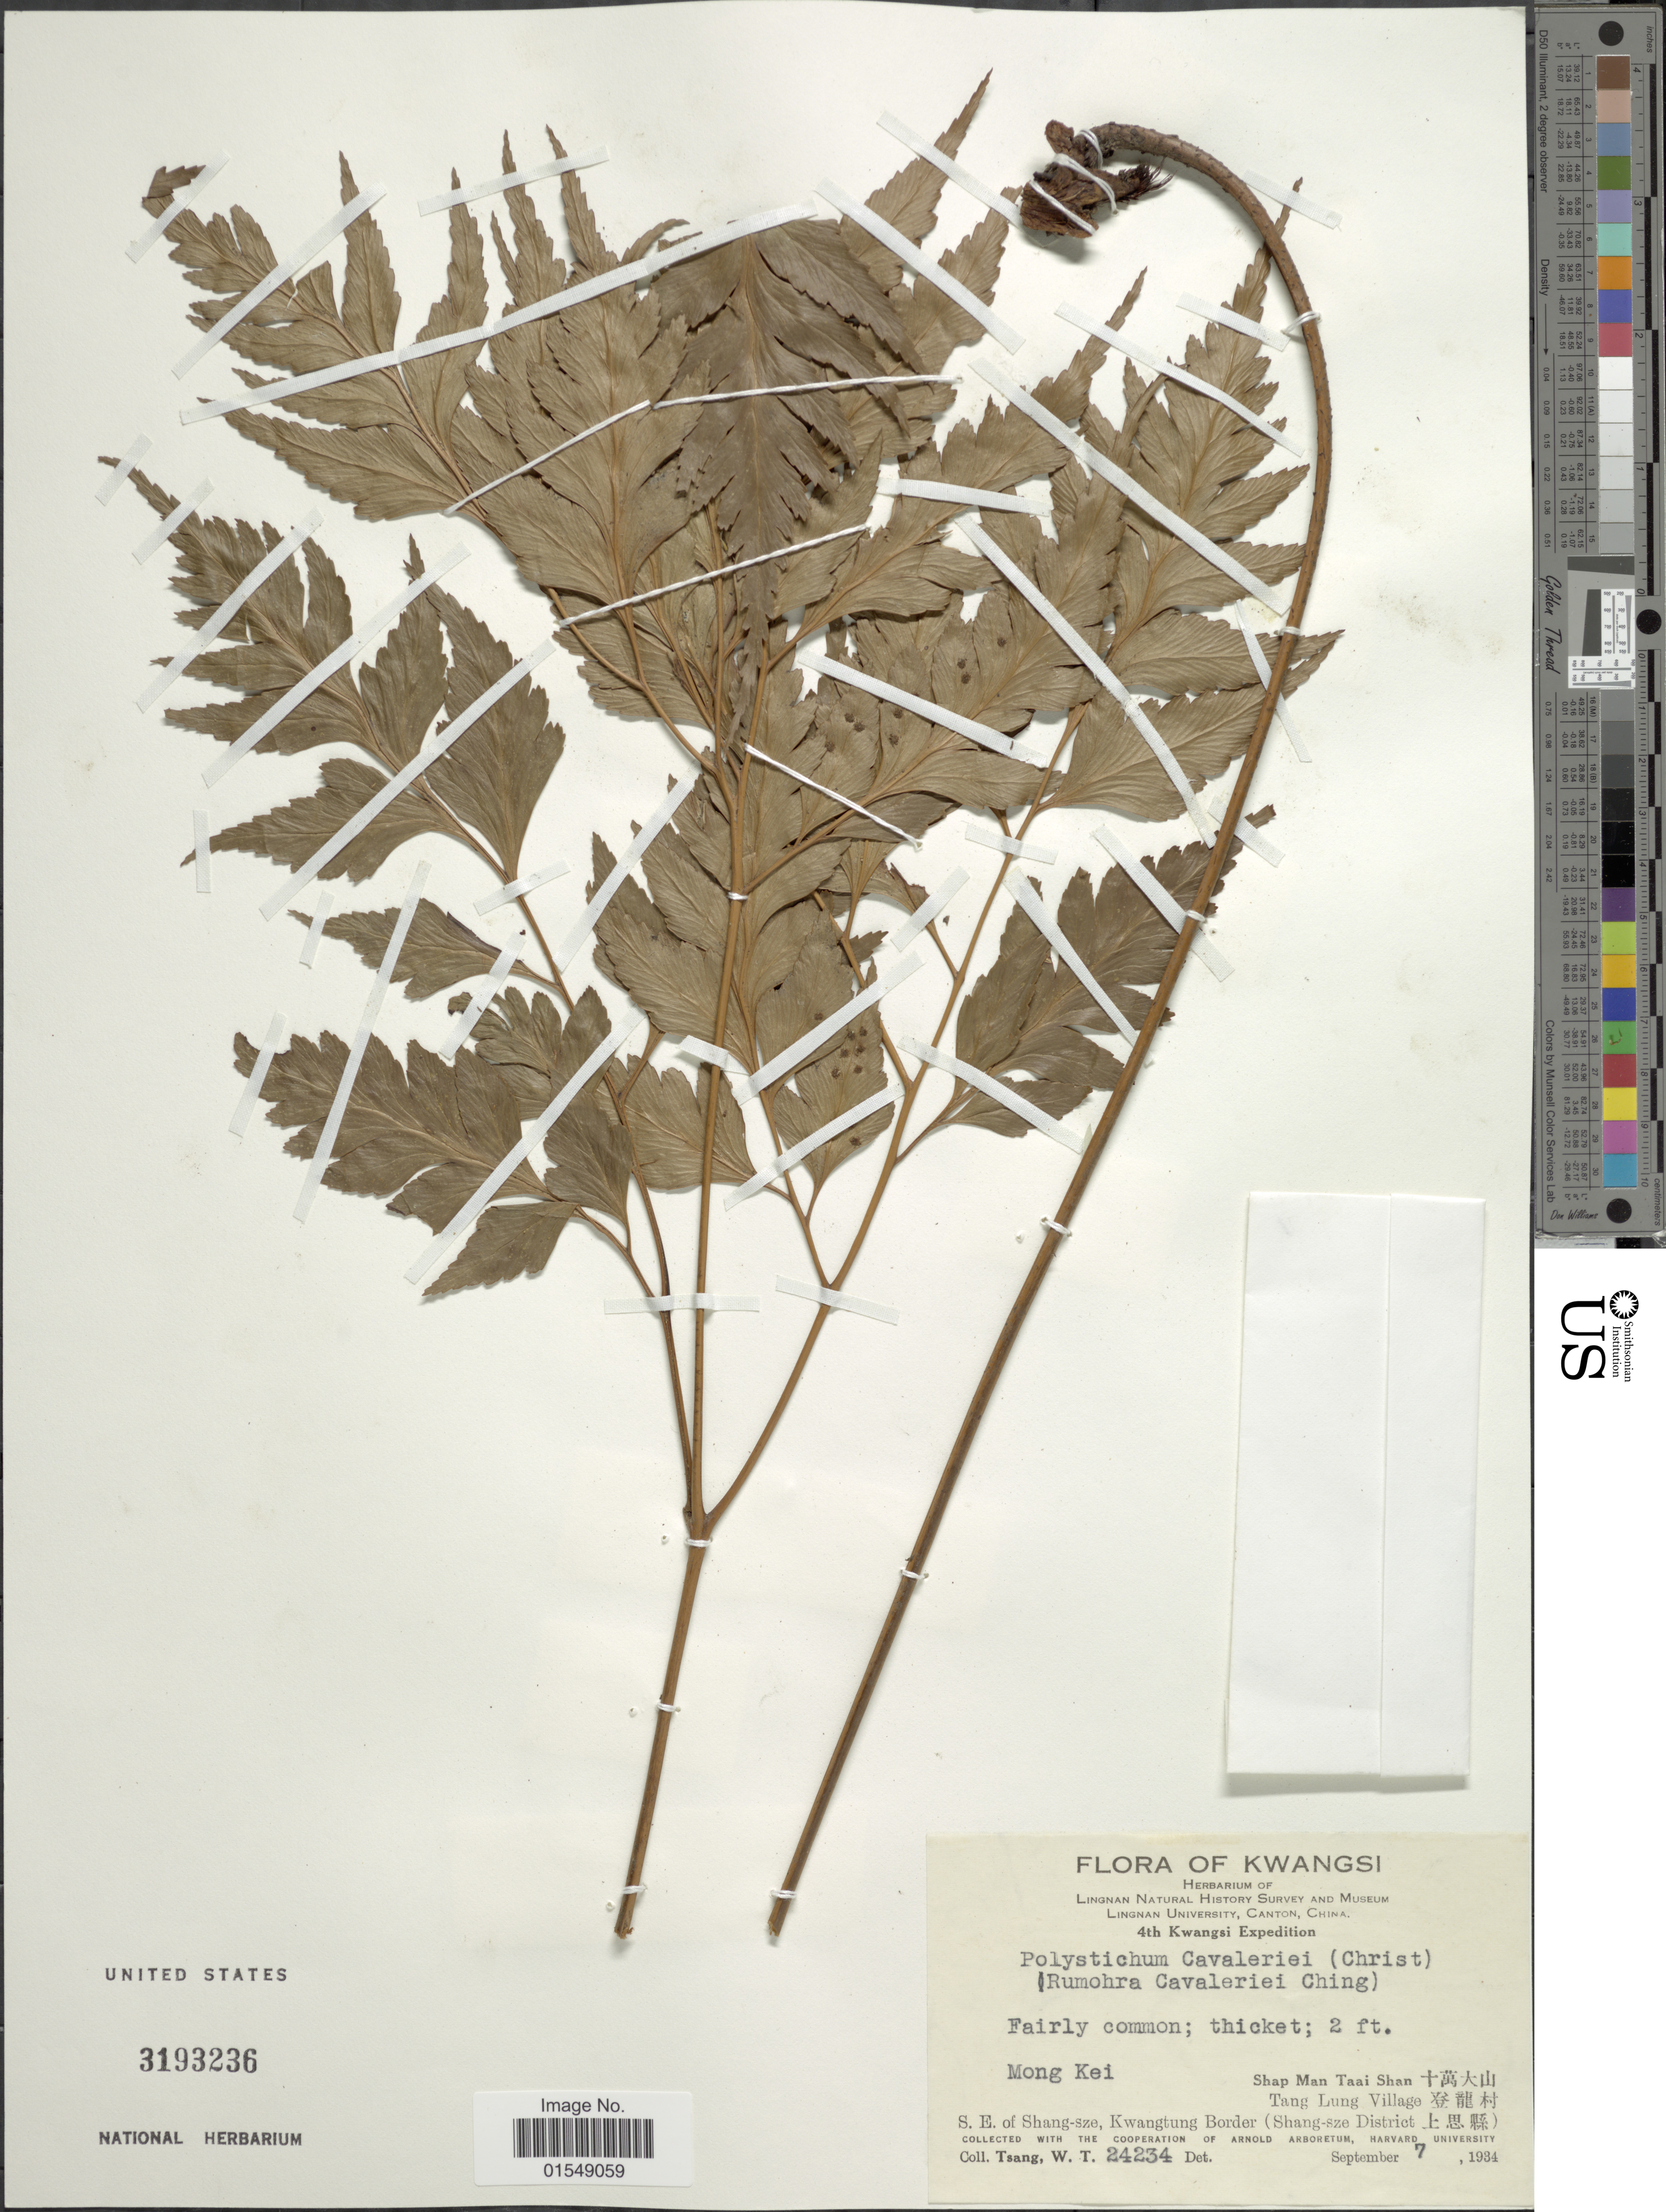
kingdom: Plantae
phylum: Tracheophyta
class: Polypodiopsida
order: Polypodiales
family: Dryopteridaceae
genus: Arachniodes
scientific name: Arachniodes cavaleriei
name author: (Christ) Ohwi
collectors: W. T. Tsang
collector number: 24234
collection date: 1934-09-07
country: China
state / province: Guangxi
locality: Kwangsi, Mong Kei, Shap Man Taai Shan, Tang Lung Village, S. E. of Shang-sze, Kwangtung Border (Shang-sze District)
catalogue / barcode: US 3193236